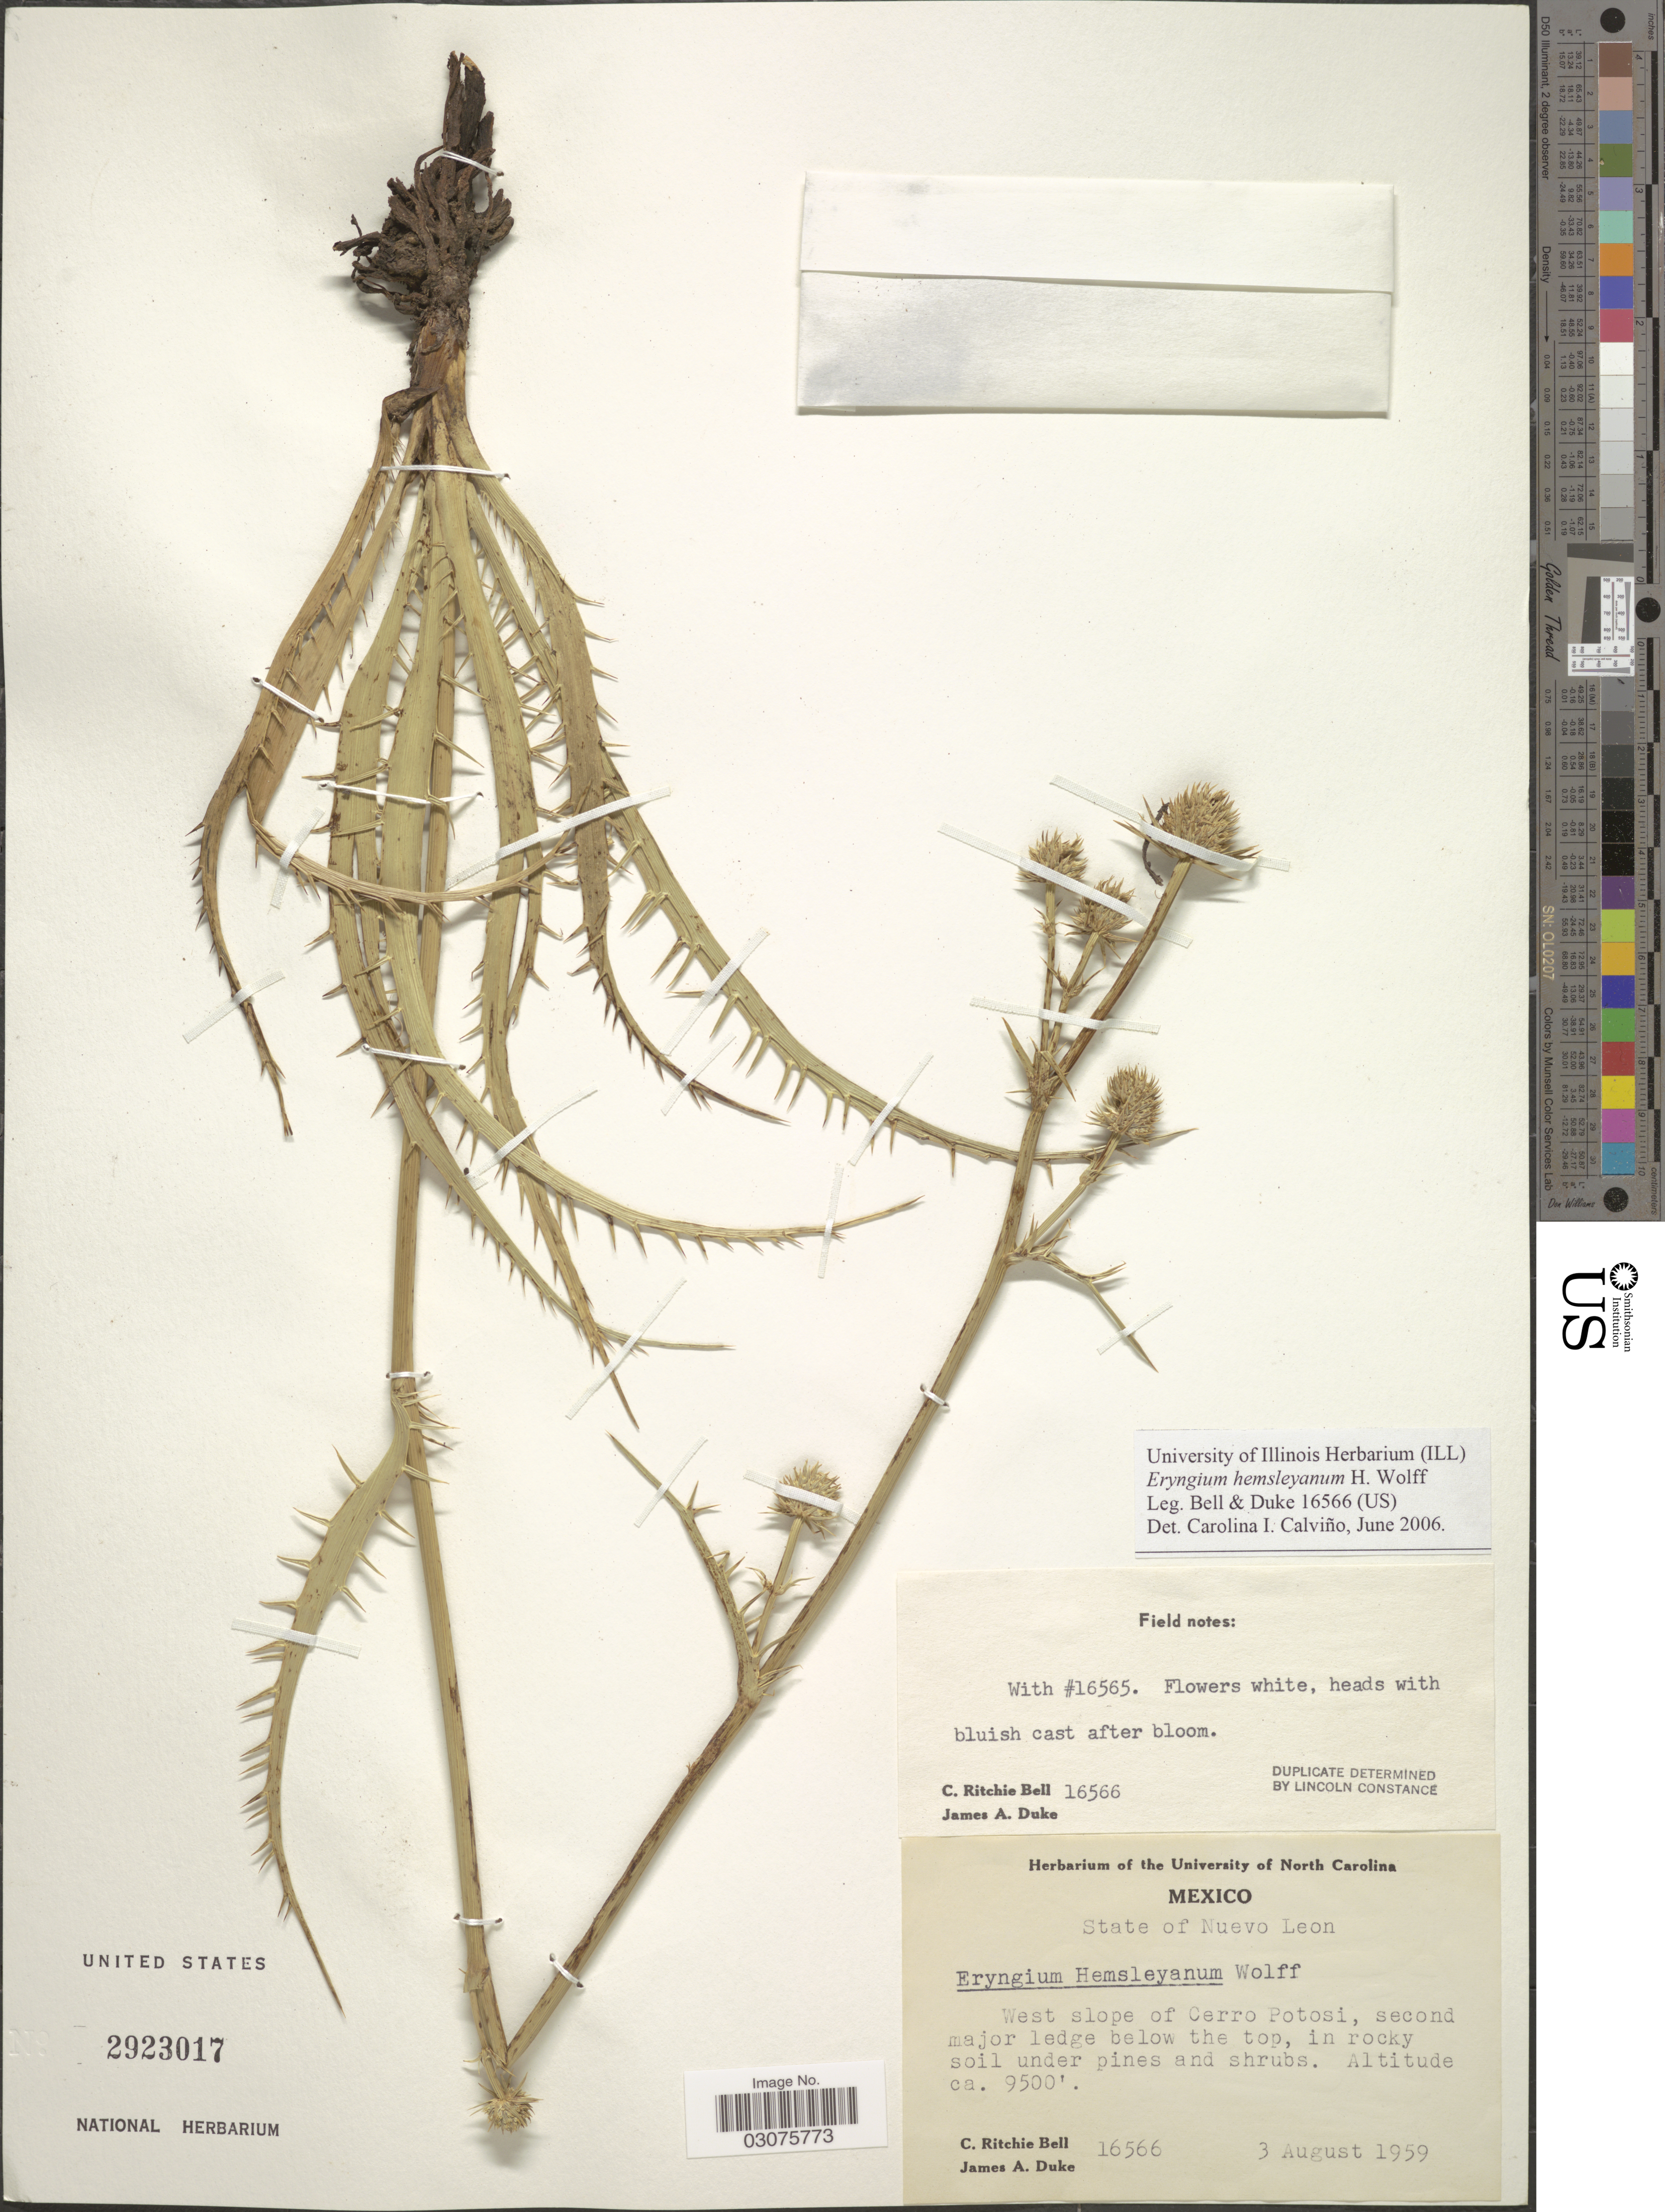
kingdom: Plantae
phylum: Tracheophyta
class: Magnoliopsida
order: Apiales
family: Apiaceae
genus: Eryngium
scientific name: Eryngium hemsleyanum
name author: H. Wolff in Engl.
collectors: C. R. Bell & J. A. Duke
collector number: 16566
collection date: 1959-08-03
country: Mexico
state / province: Nuevo León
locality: West slope of Cerro Potosi.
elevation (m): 2896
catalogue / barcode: US 2923017